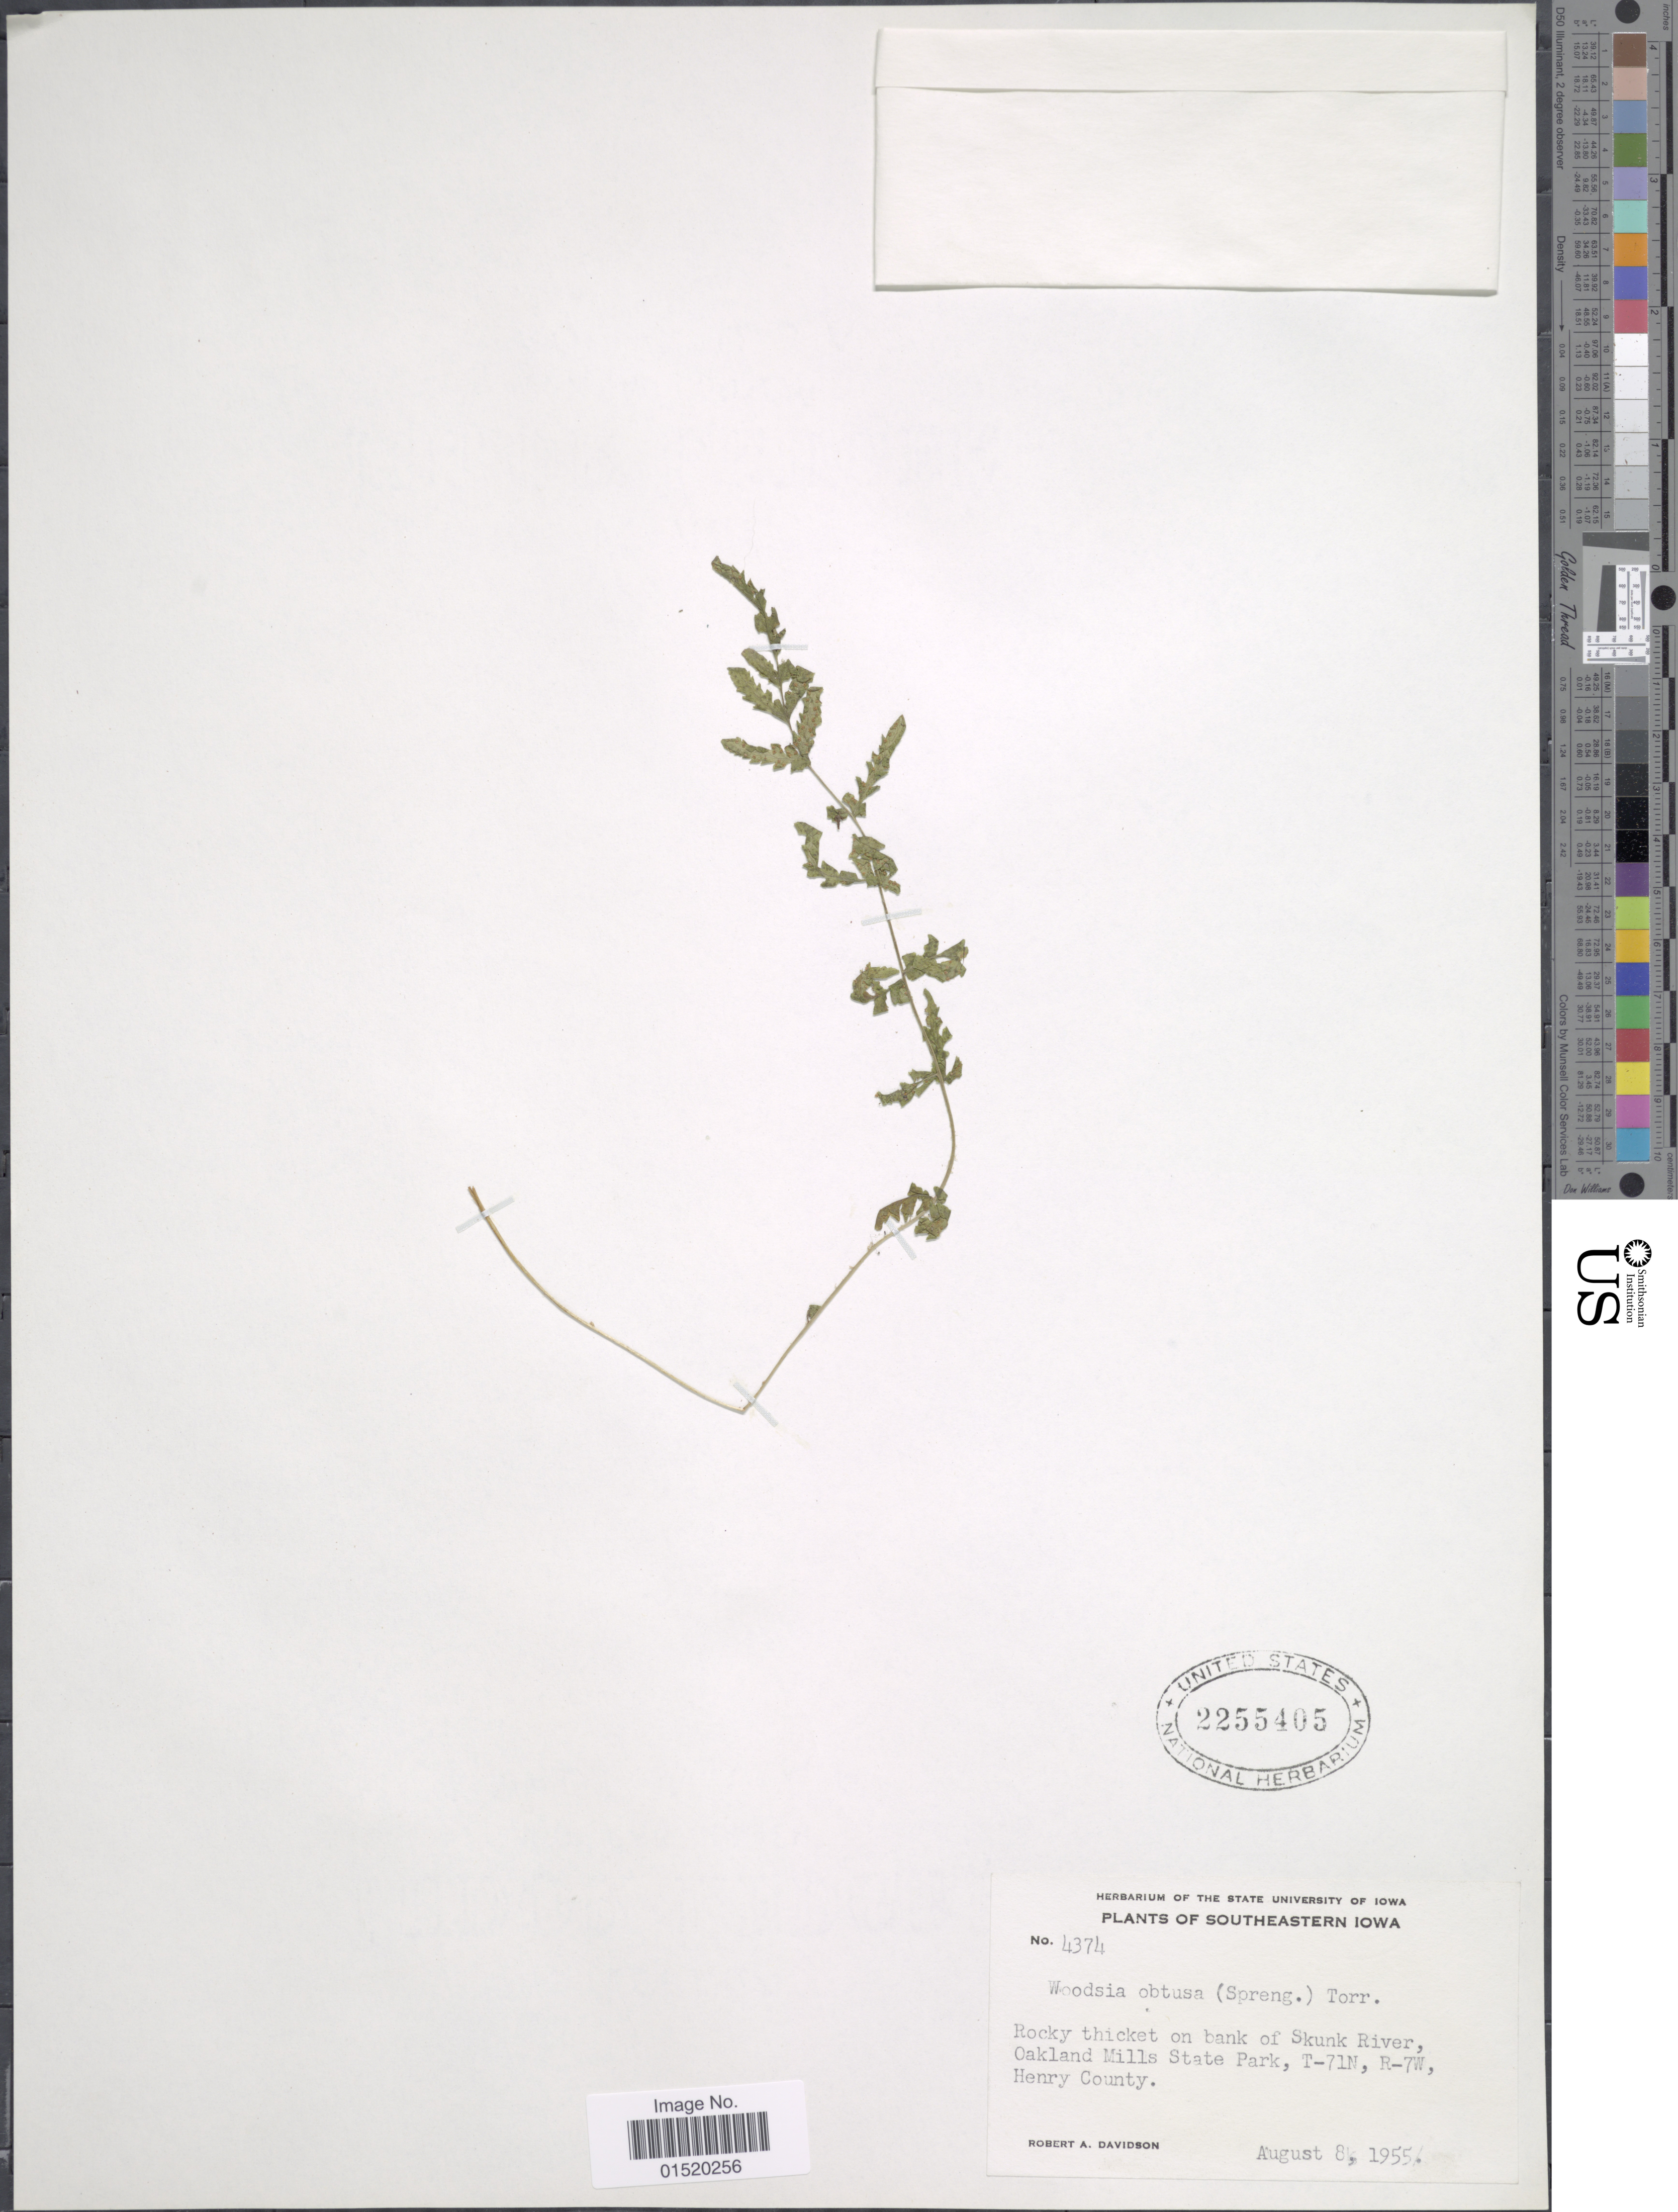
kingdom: Plantae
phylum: Tracheophyta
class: Polypodiopsida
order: Polypodiales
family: Woodsiaceae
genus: Woodsia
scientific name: Woodsia obtusa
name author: (Spreng.) Torr.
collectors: R. A. Davidson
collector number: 4374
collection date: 1955-08-08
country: United States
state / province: Iowa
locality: Southeastern Iowa, Rocky thicket on bank of Skunk River, Oakland Mills State Park, T-17N, R-7W, Henry County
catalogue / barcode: US 2255405